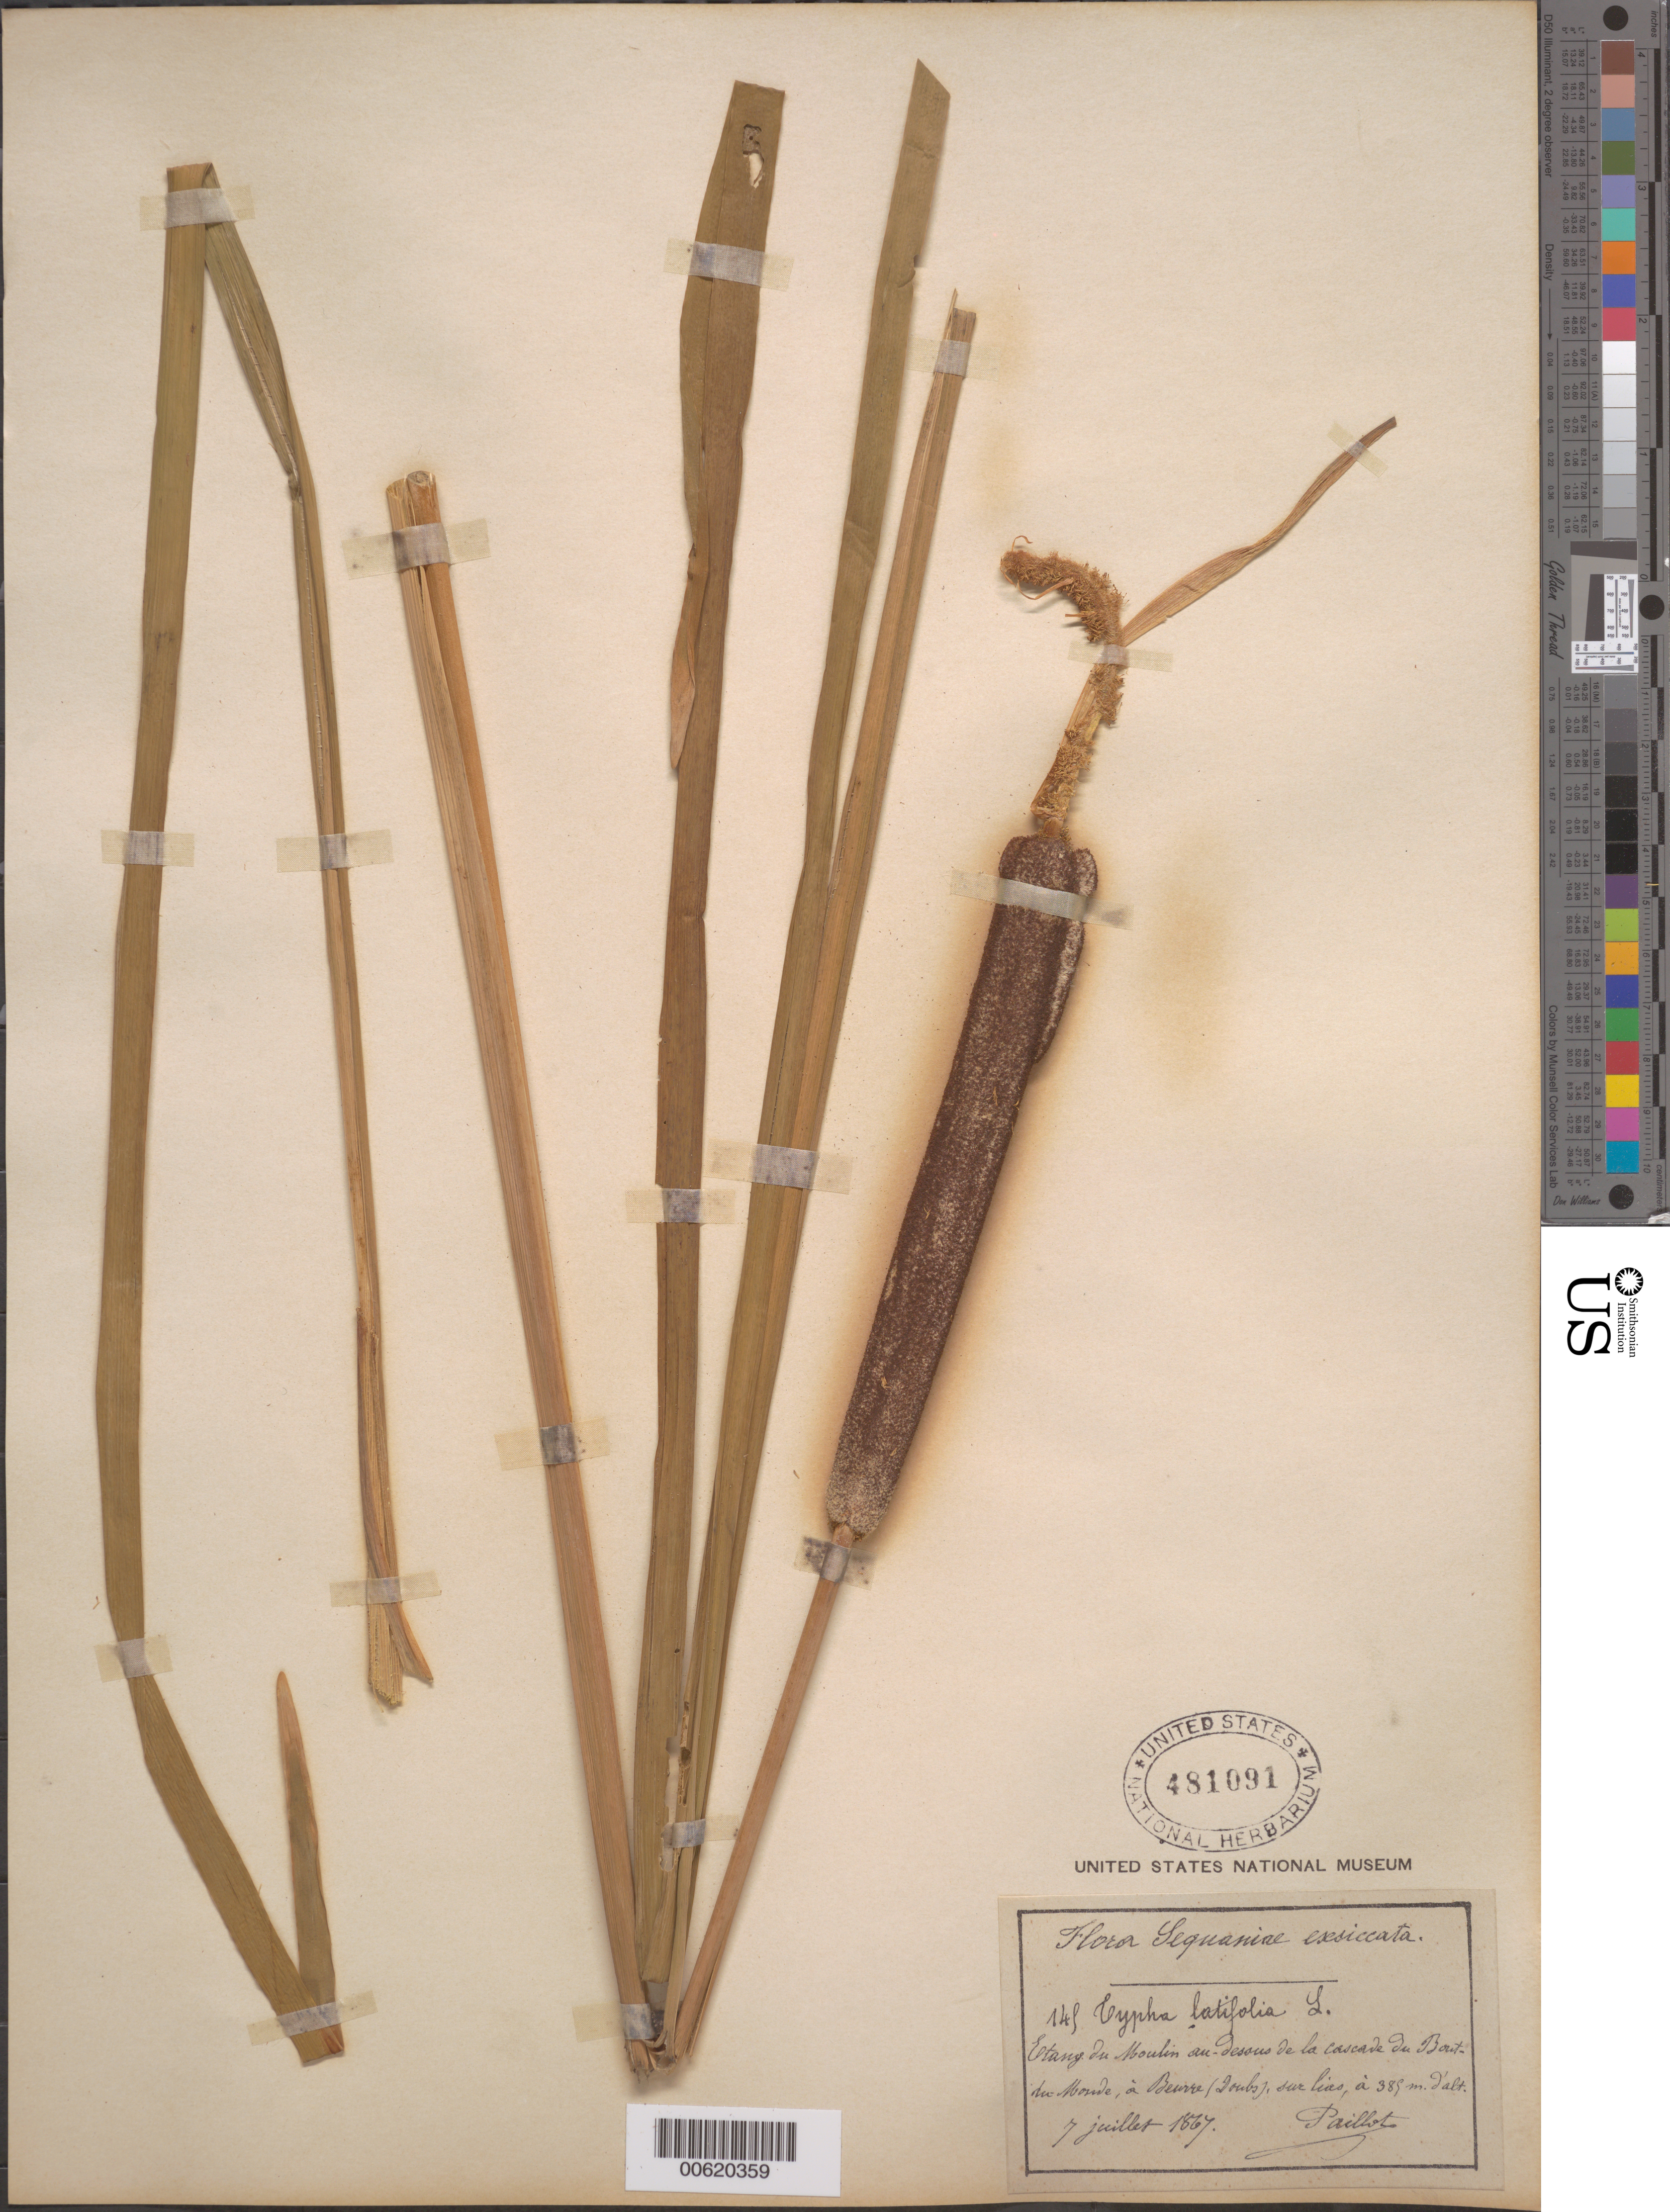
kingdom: Plantae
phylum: Tracheophyta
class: Liliopsida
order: Poales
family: Typhaceae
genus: Typha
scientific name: Typha latifolia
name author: L.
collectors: -. Pailhhots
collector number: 147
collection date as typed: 07 Jul 1867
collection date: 1867-07-07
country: France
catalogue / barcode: US 481091